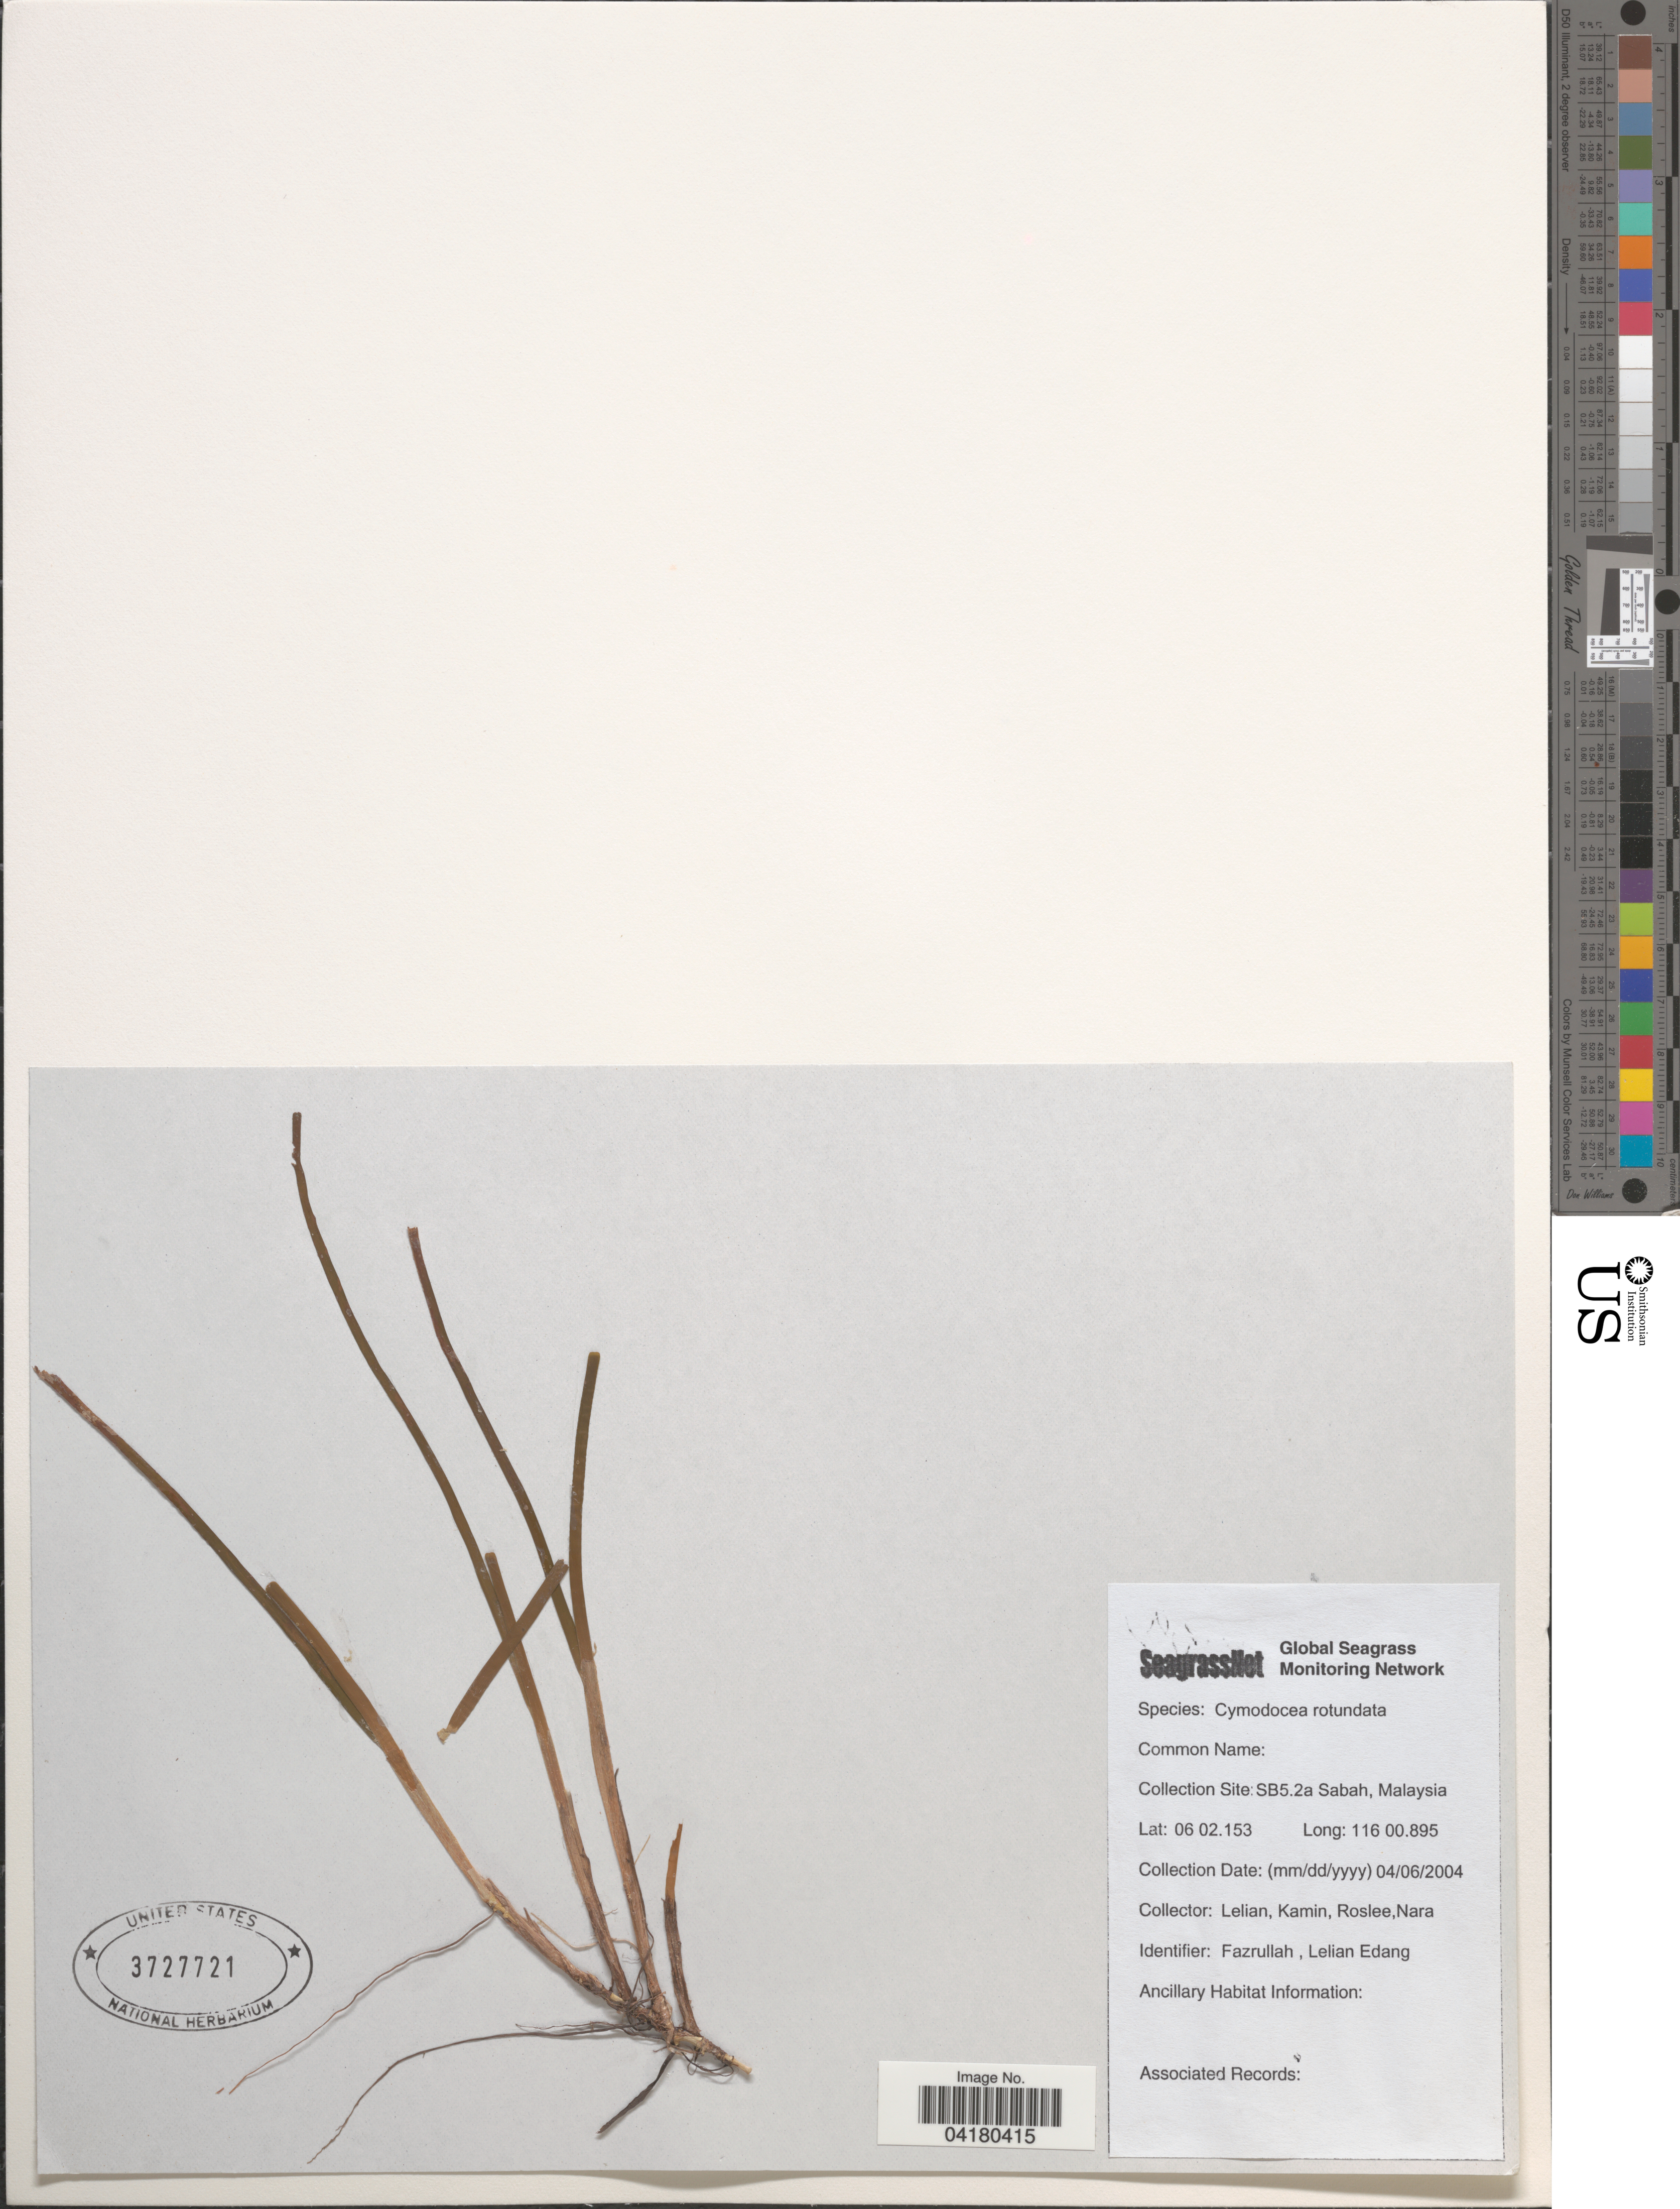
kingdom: Plantae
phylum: Tracheophyta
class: Liliopsida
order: Alismatales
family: Cymodoceaceae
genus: Cymodocea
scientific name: Cymodocea rotundata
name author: Asch. & Schweinf.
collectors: Lelian, Kamin, Roslee & Nara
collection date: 2004-06-04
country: Malaysia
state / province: Sabah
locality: Collection Site: SB5.2a.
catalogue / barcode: US 3727721